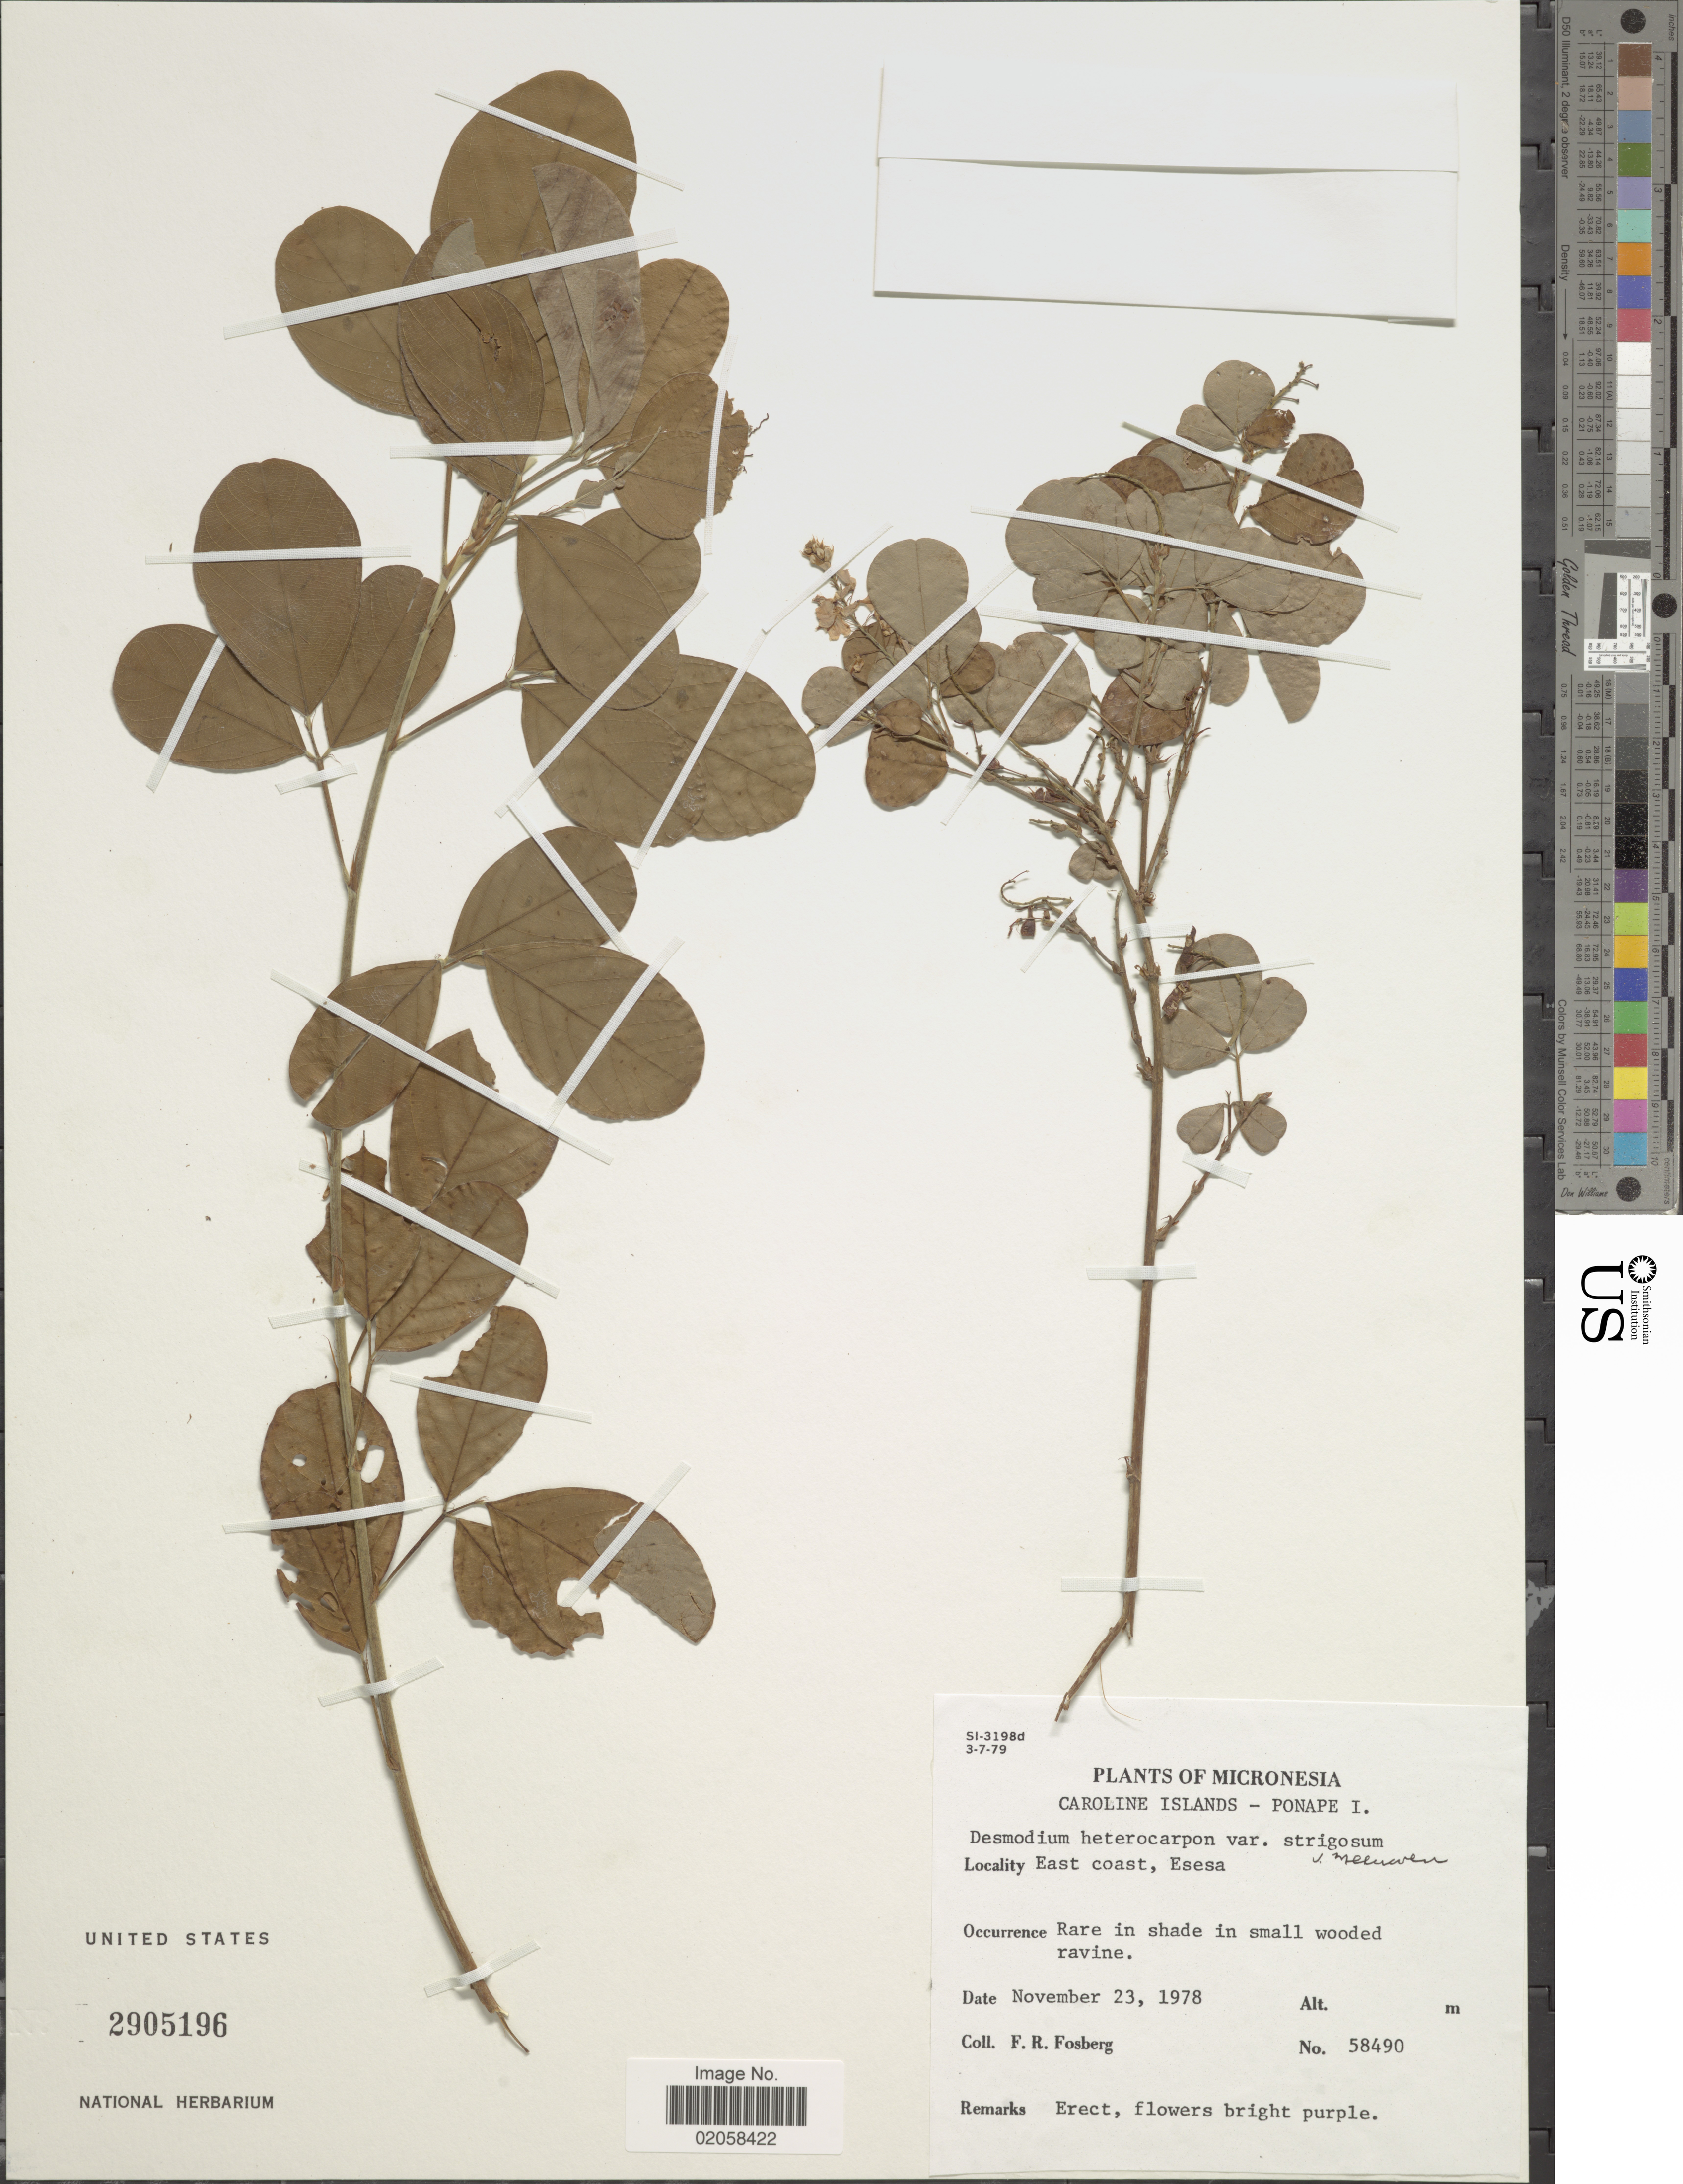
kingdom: Plantae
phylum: Tracheophyta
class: Magnoliopsida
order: Fabales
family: Fabaceae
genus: Grona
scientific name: Grona heterocarpos var. strigosa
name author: (Meeuwen) H. Ohashi & K. Ohashi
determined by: Strong, Mark T., (BOT), Smithsonian Institution - National Museum of Natural History (UNITED STATES)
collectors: F. R. Fosberg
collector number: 58490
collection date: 1978-11-23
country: Micronesia, Federated States of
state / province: Pohnpei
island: Pohnpei [Ponape]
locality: Caroline Islands, Ponape I., East Coast, Esesa, in small wooded ravine rare in shade.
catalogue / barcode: US 2905196